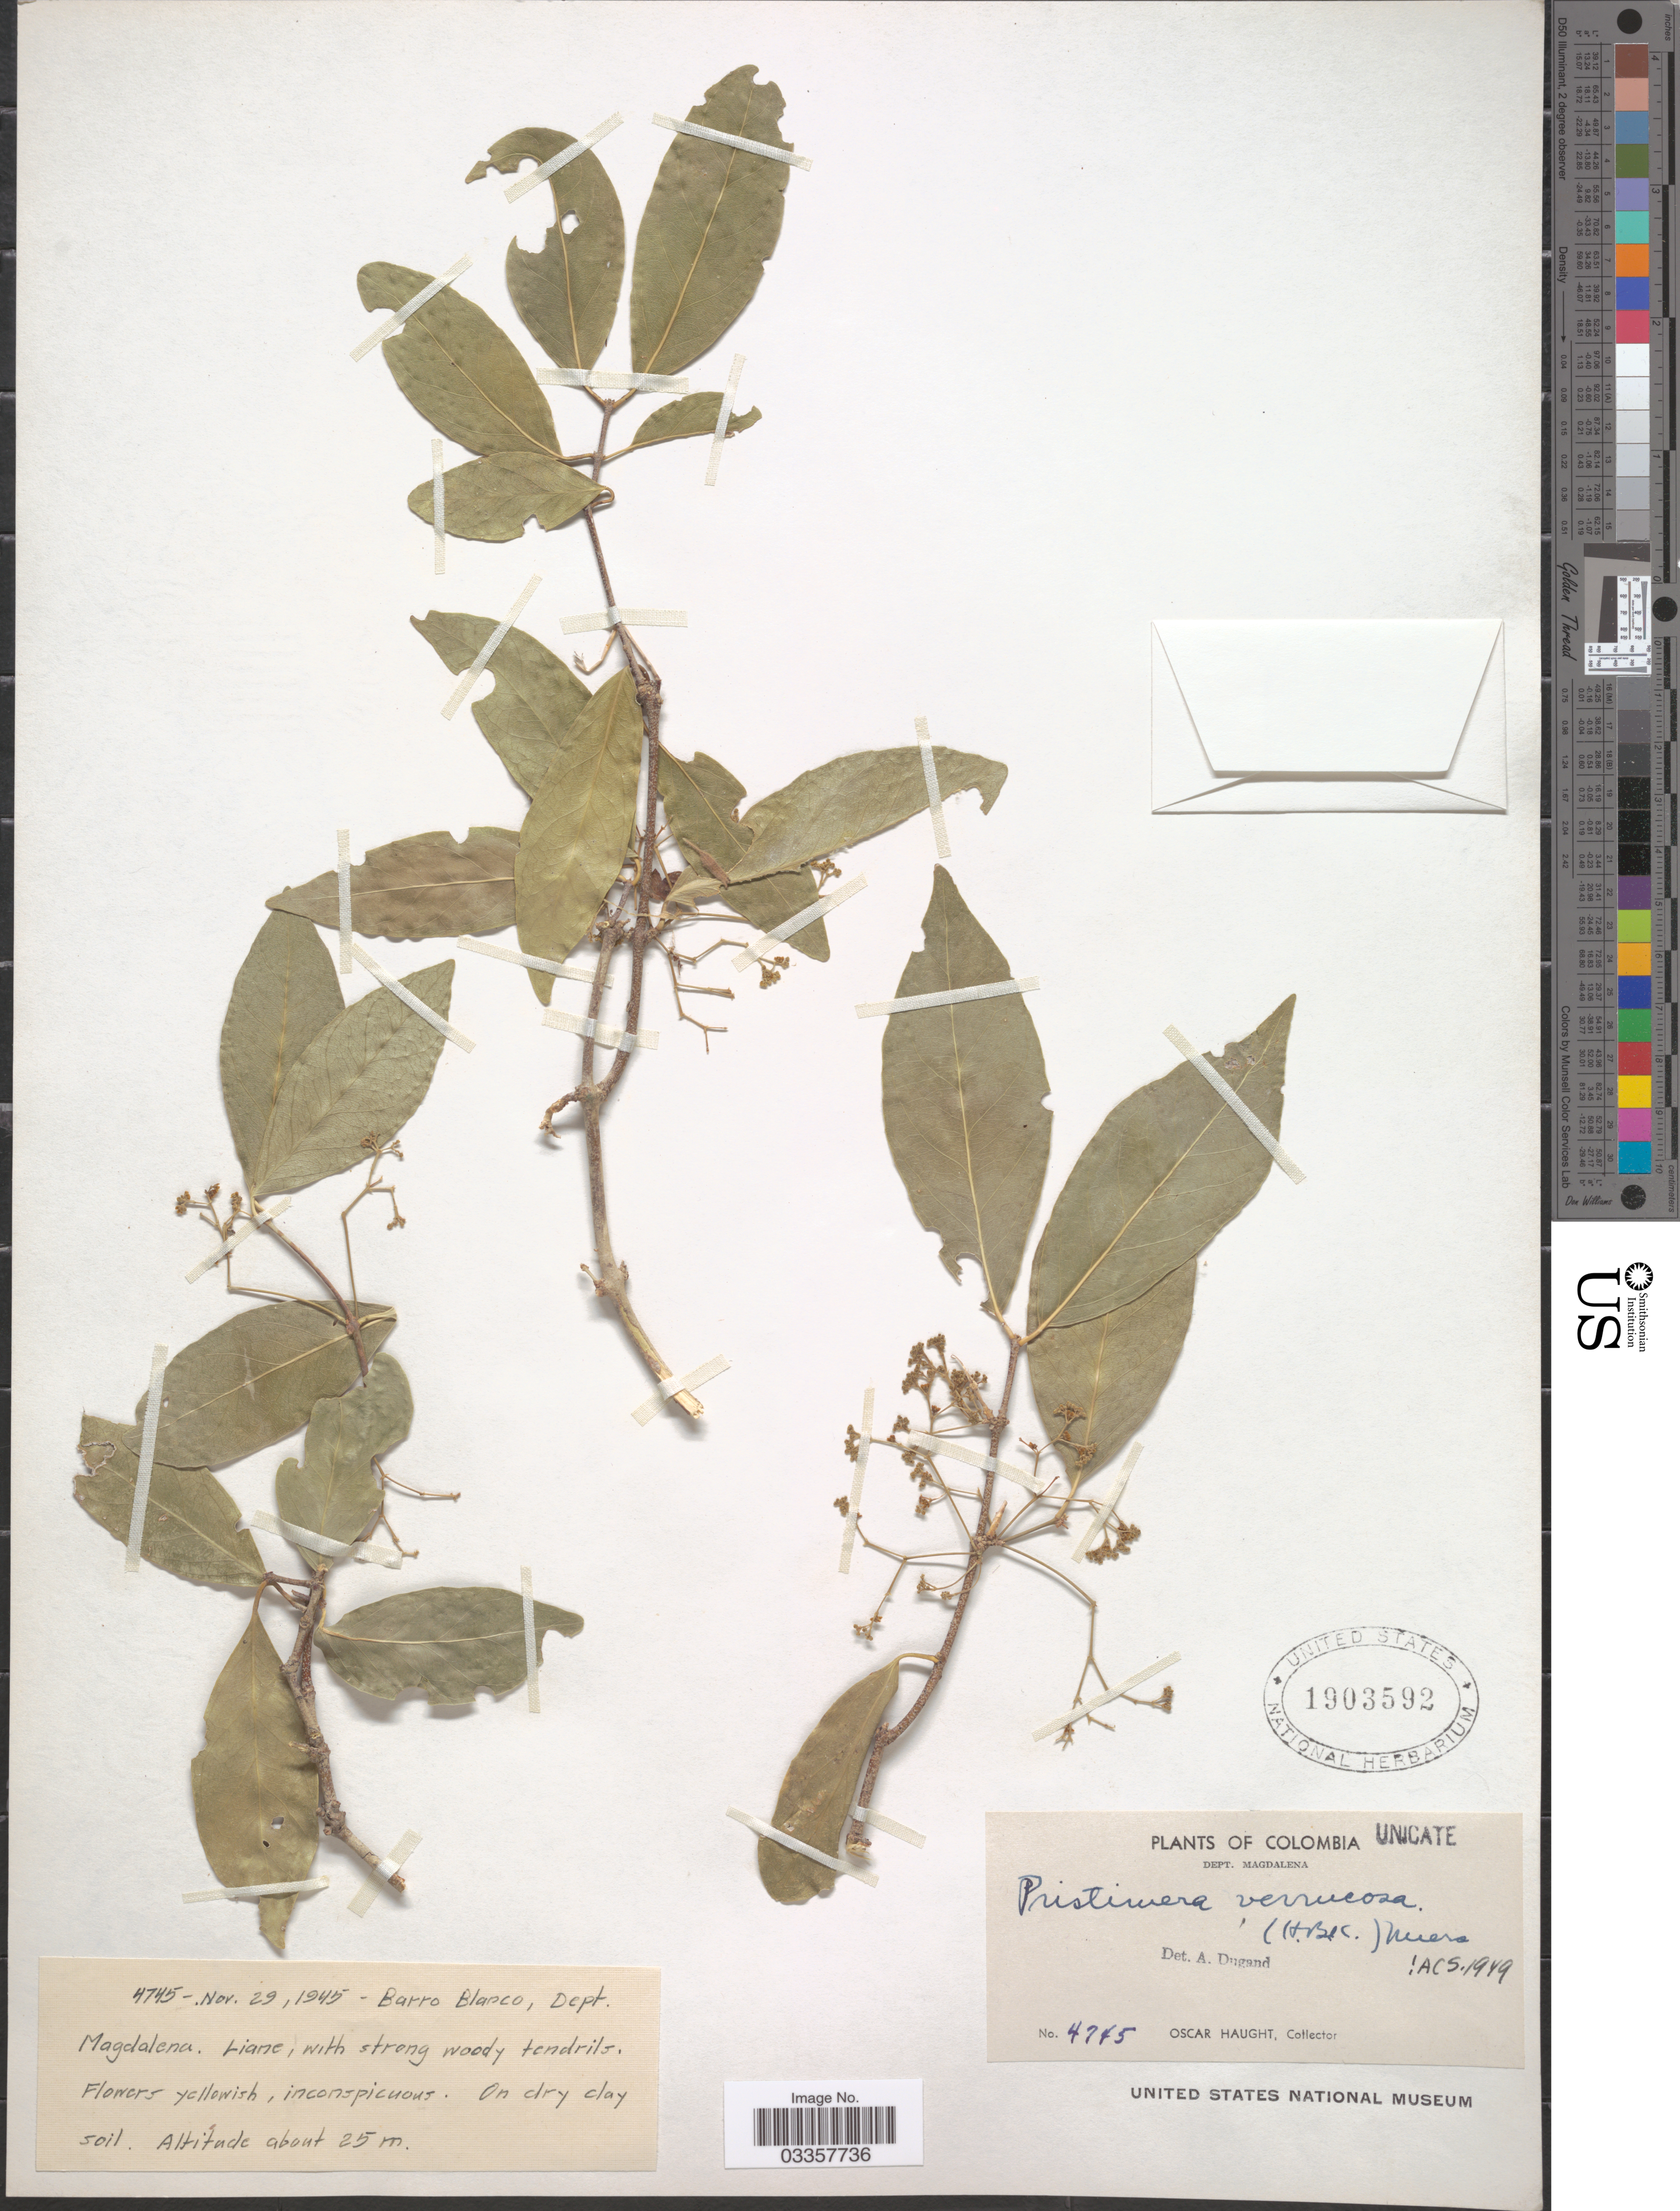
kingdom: Plantae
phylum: Tracheophyta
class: Magnoliopsida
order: Celastrales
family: Celastraceae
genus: Pristimera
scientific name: Pristimera verrucosa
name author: (Kunth) Miers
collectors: O. L. Haught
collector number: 4745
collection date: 1945-11-23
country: Colombia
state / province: Magdalena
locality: Barro Blanco, Dept. Magdalena.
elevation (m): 25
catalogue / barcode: US 1903592